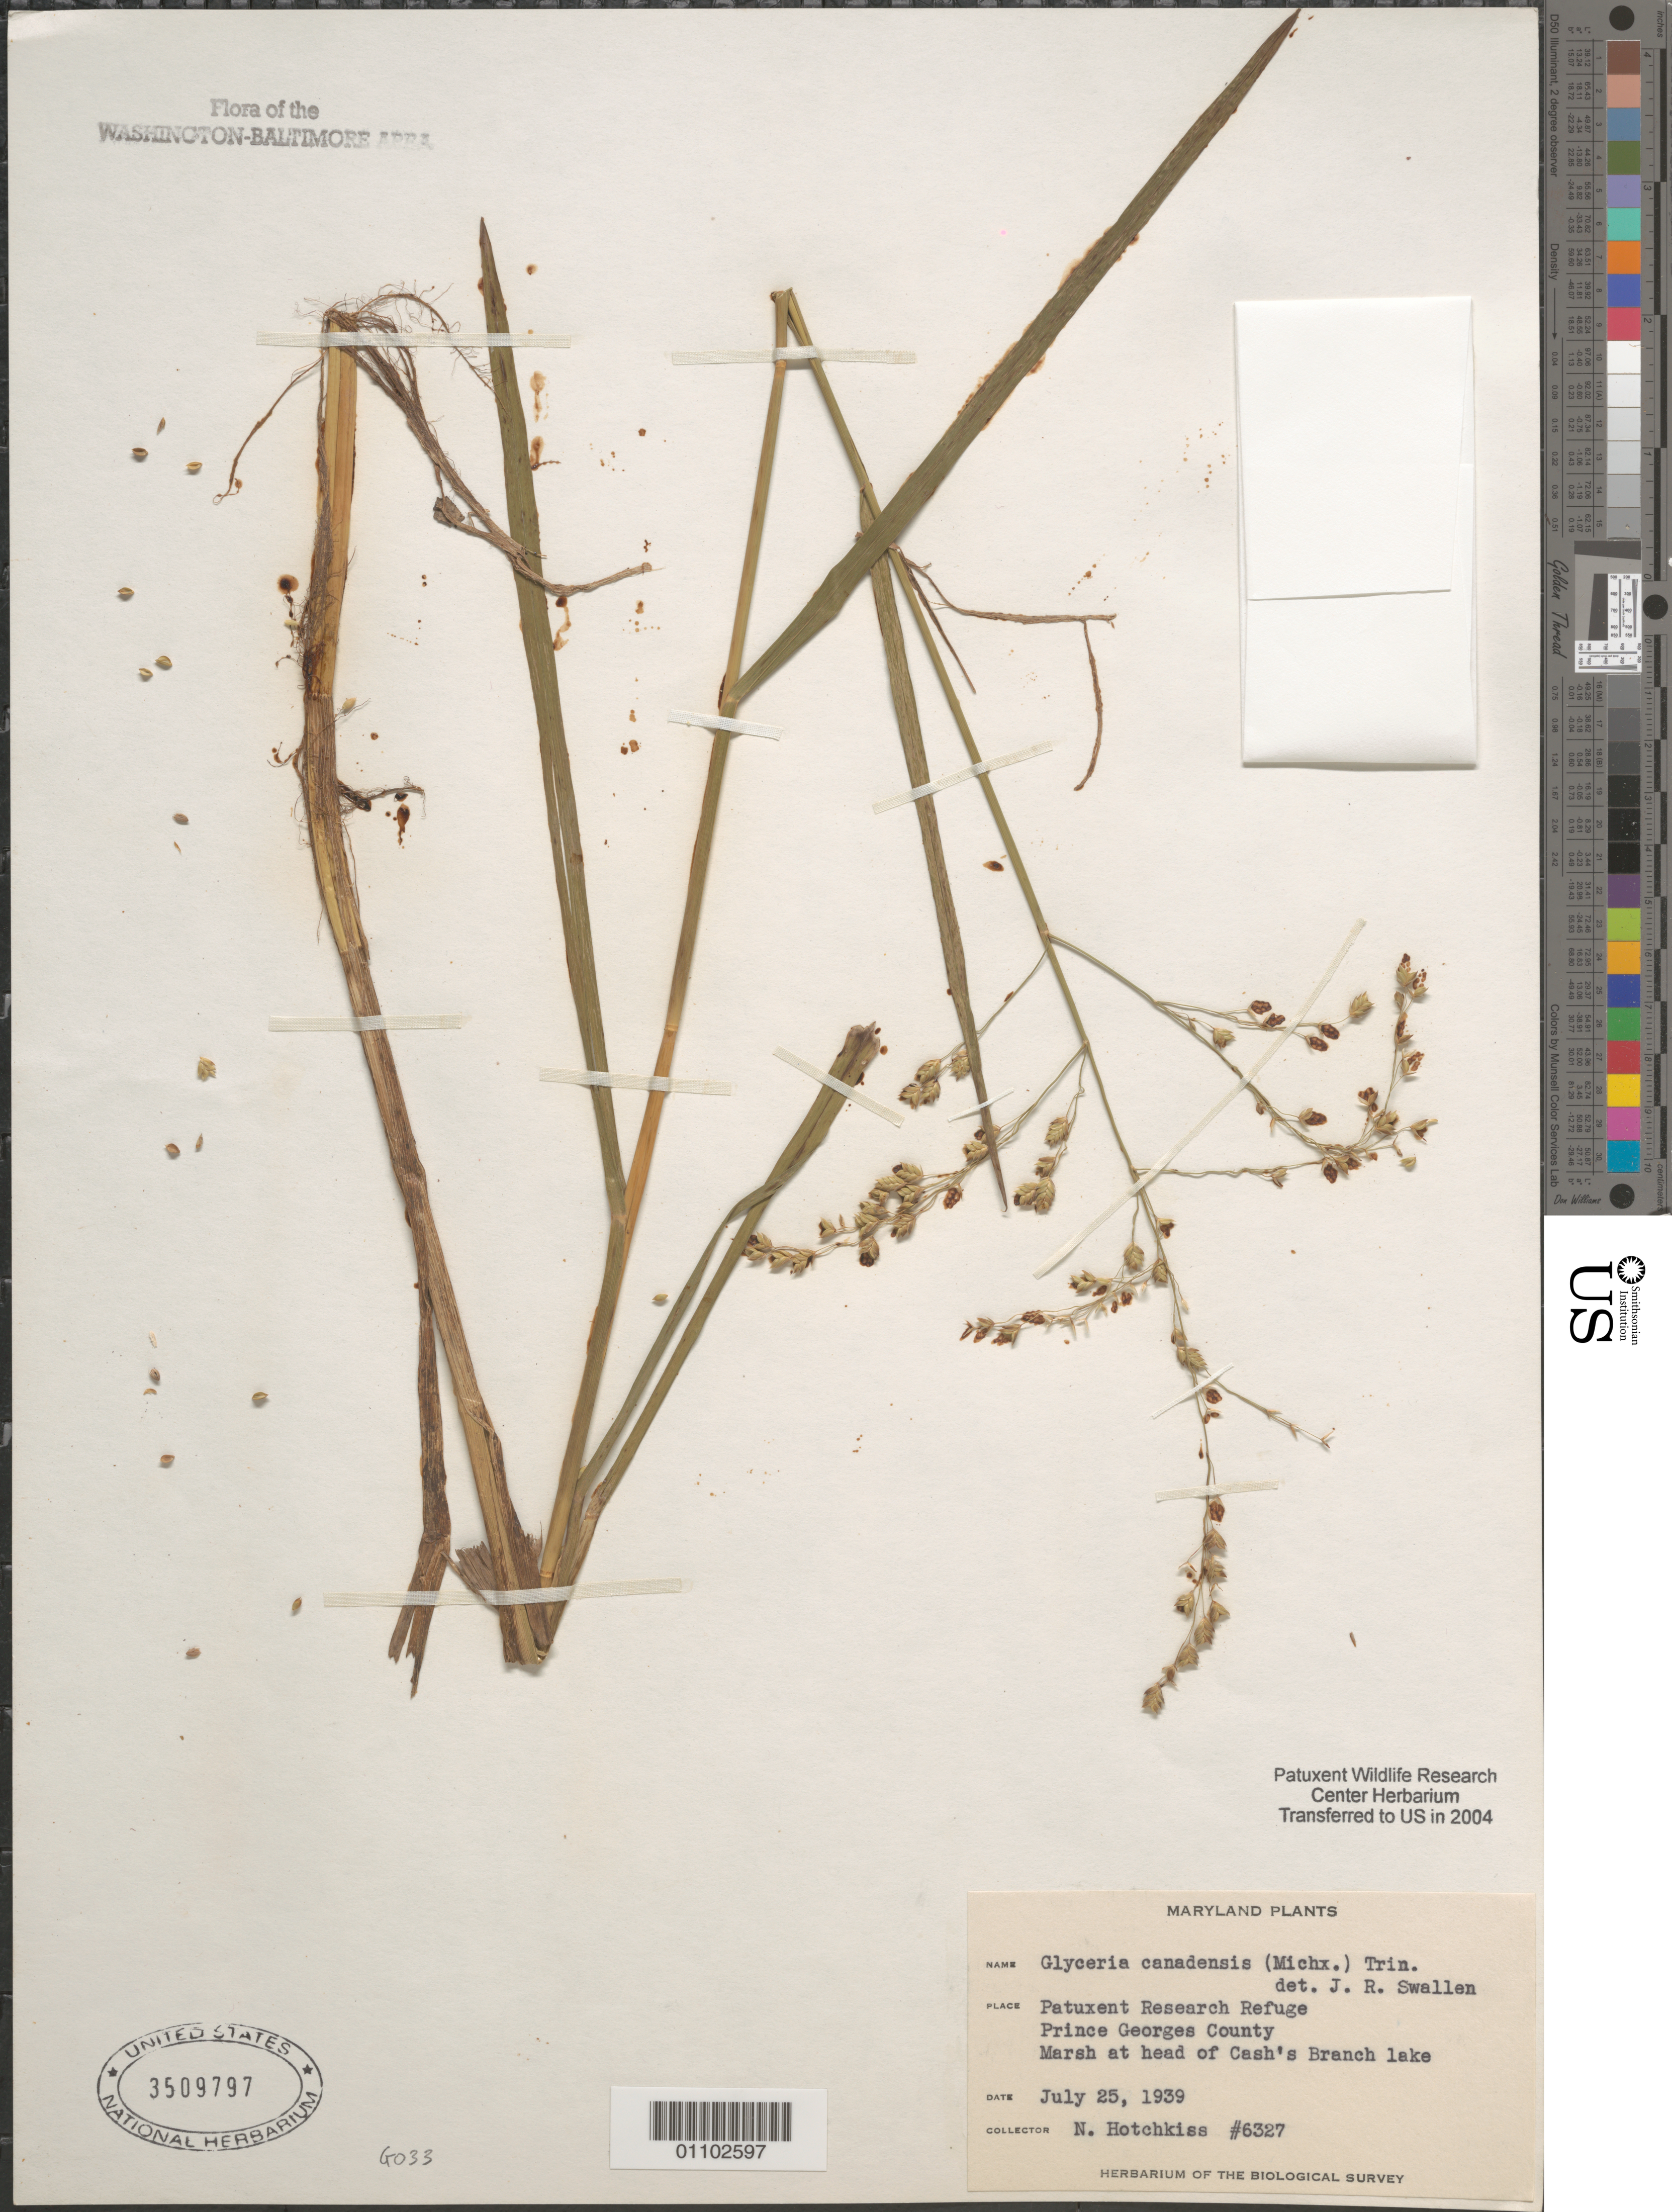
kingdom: Plantae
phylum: Tracheophyta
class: Liliopsida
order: Poales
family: Poaceae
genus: Glyceria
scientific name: Glyceria canadensis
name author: (Michx.) Trin.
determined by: Swallen, Jason R.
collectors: N. Hotchkiss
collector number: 6327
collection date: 1939-07-25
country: United States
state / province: Maryland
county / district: Prince George's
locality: Patuxent Research Refuge, marsh at head of Cash's Branch lake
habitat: Marsh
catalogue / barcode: US 3509797